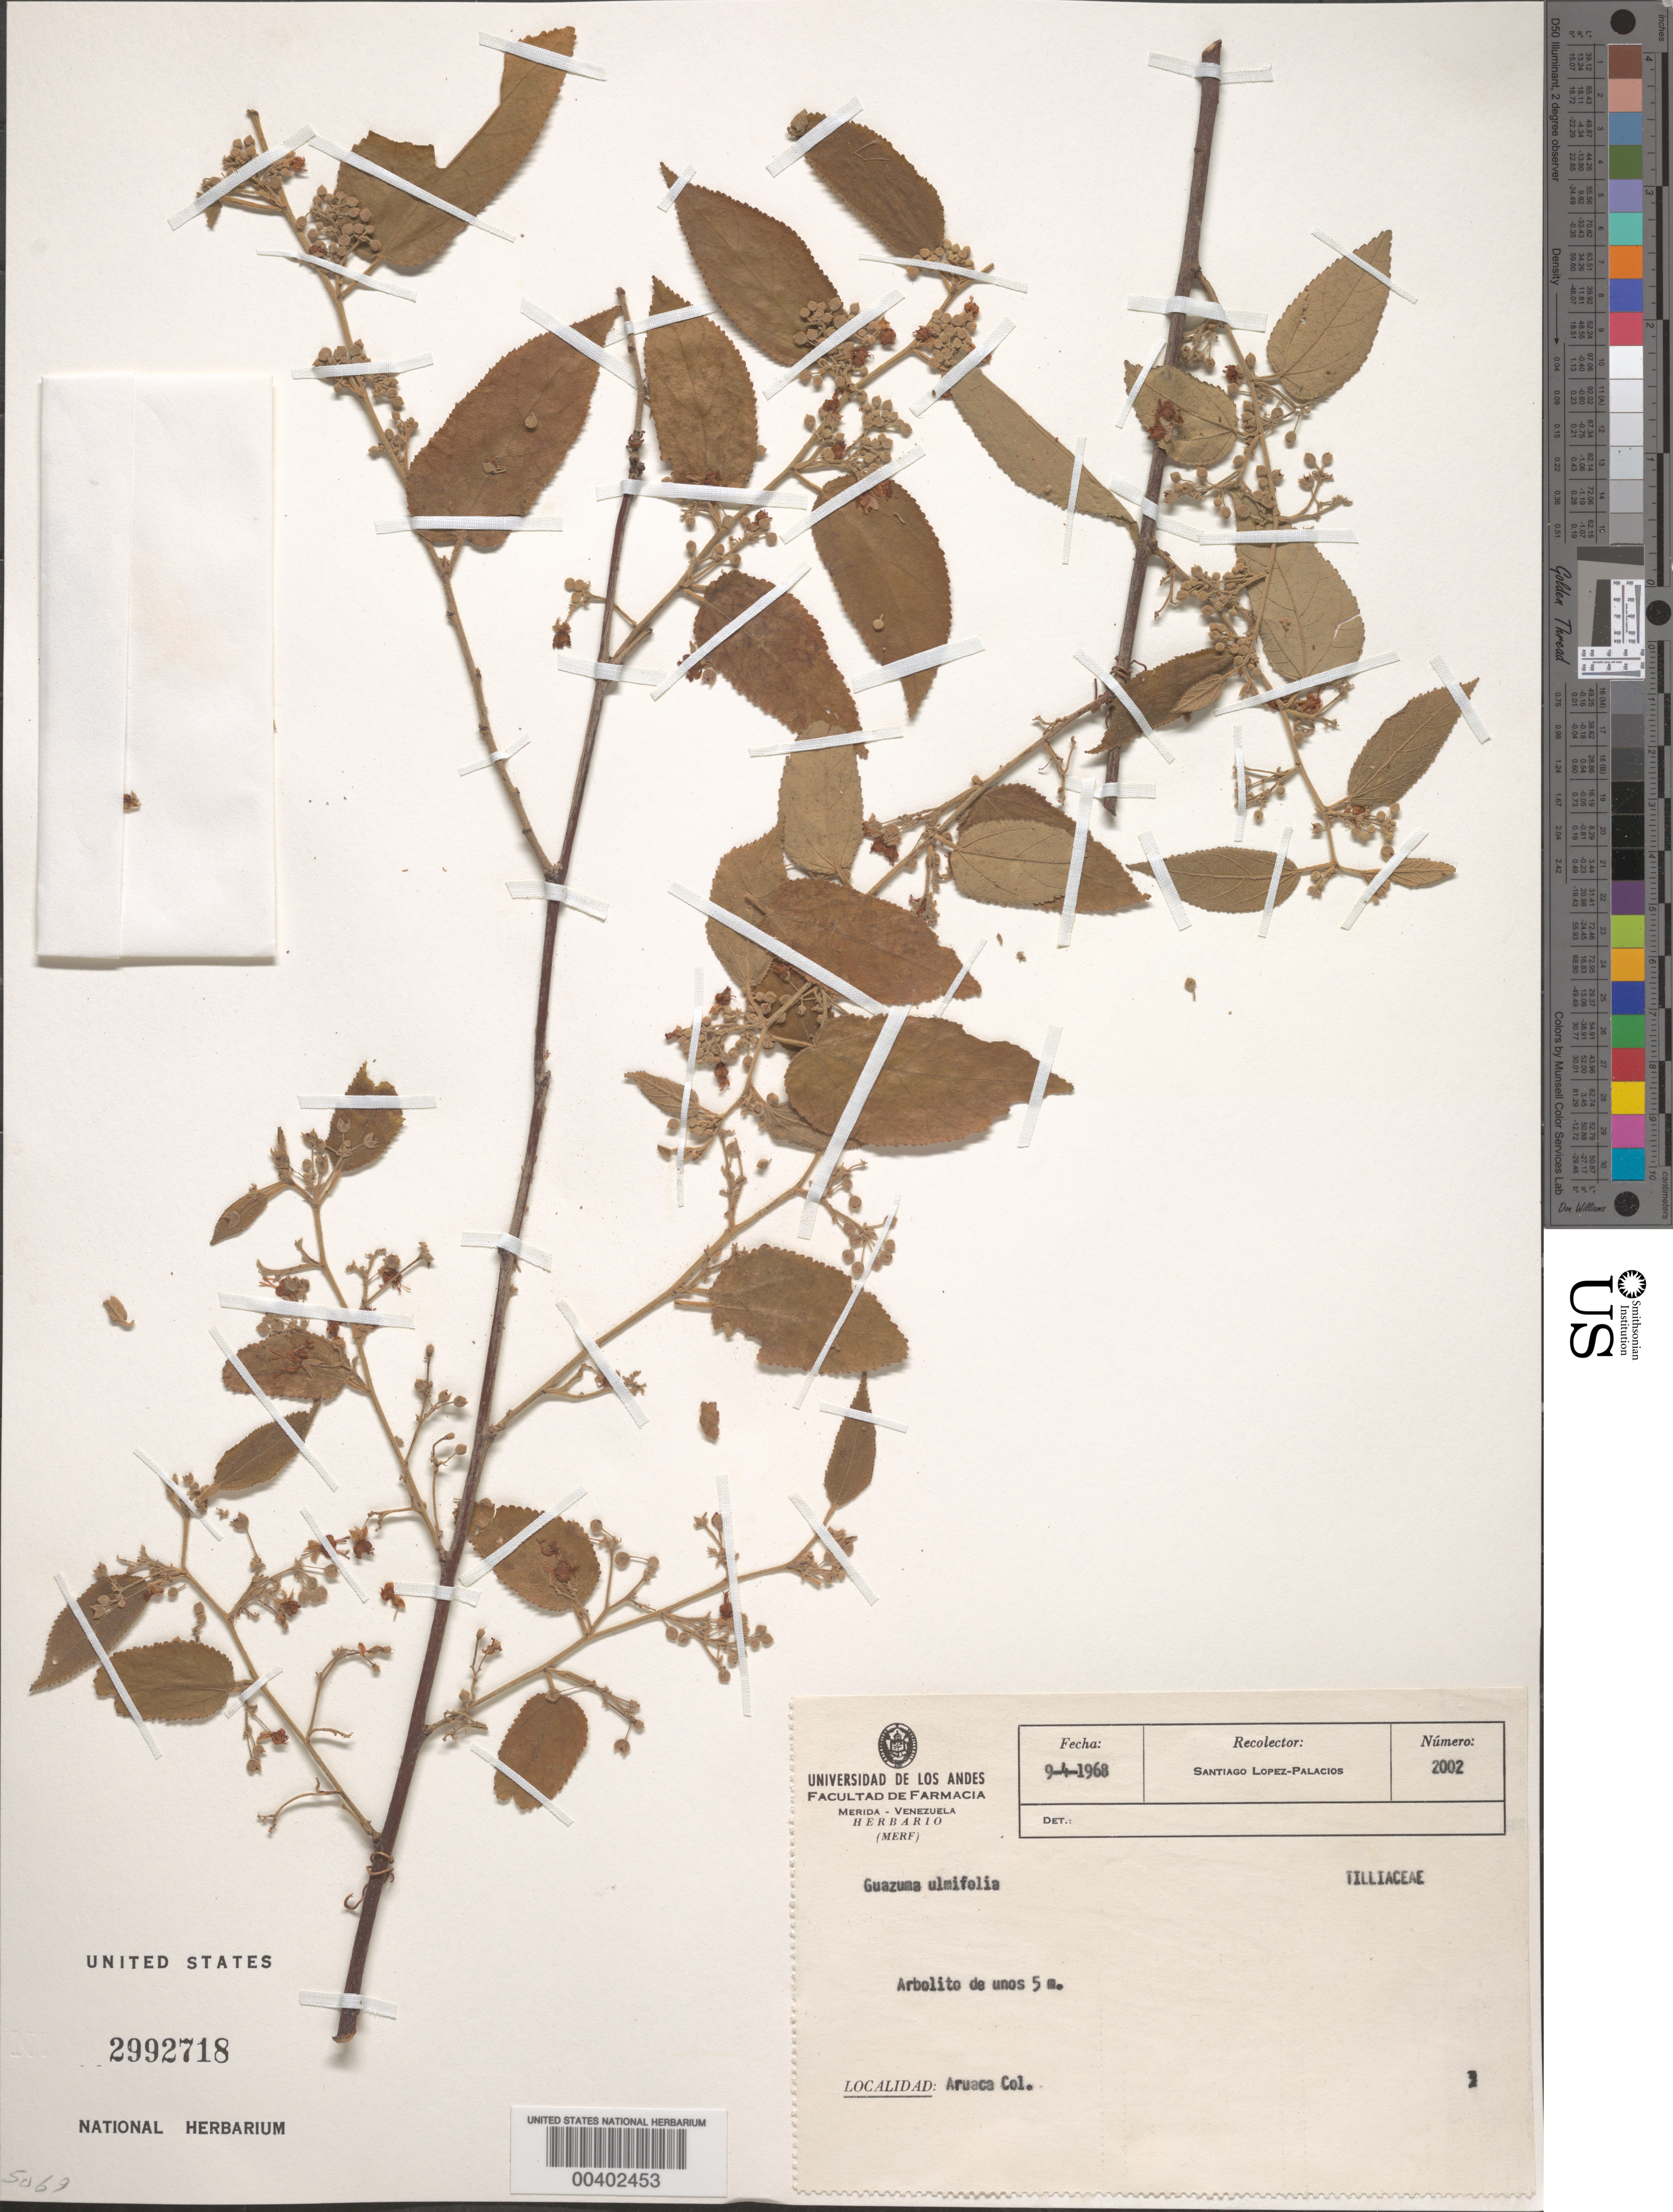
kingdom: Plantae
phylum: Tracheophyta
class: Magnoliopsida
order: Malvales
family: Malvaceae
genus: Guazuma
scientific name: Guazuma ulmifolia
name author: Lam.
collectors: S. López-Palacios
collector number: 2002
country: Colombia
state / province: Arauca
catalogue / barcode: US 2992718